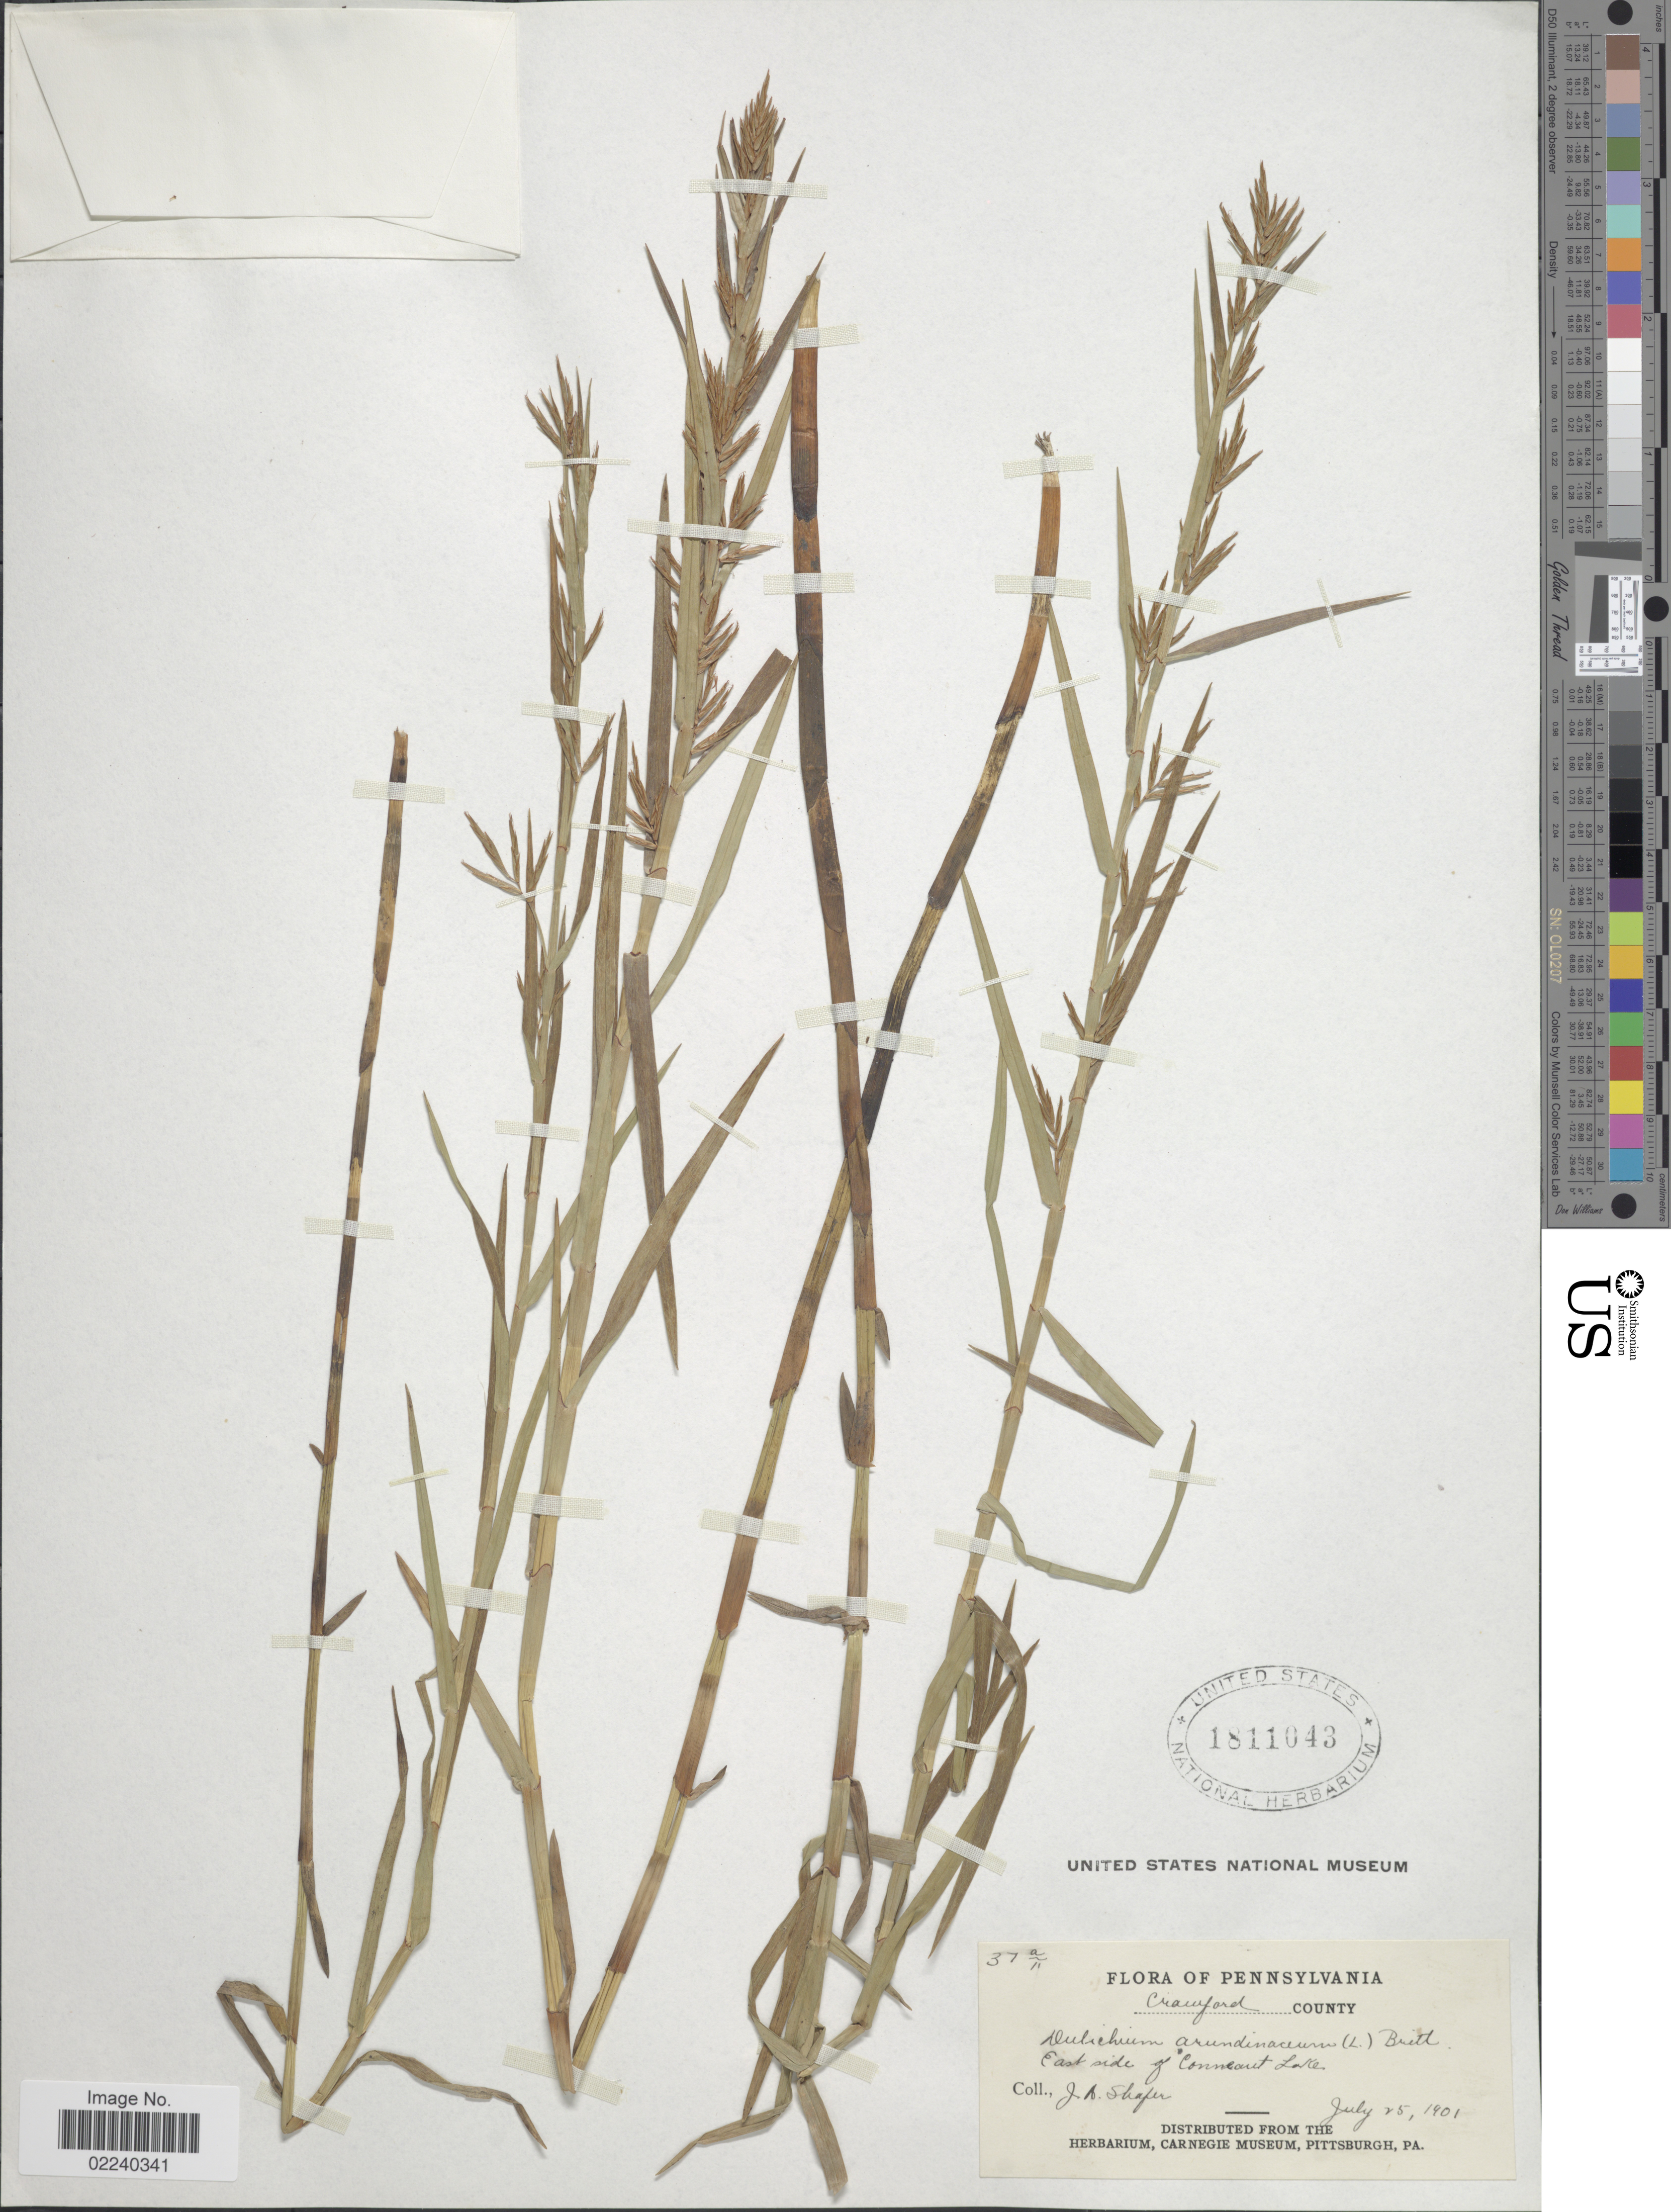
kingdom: Plantae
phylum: Tracheophyta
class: Liliopsida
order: Poales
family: Cyperaceae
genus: Dulichium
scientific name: Dulichium arundinaceum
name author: (L.) Britton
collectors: J. A. Shafer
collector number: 37a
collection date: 1901-07-25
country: United States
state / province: Pennsylvania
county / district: Crawford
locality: Crawford County, East side of Conneaut Lake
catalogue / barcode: US 1811043